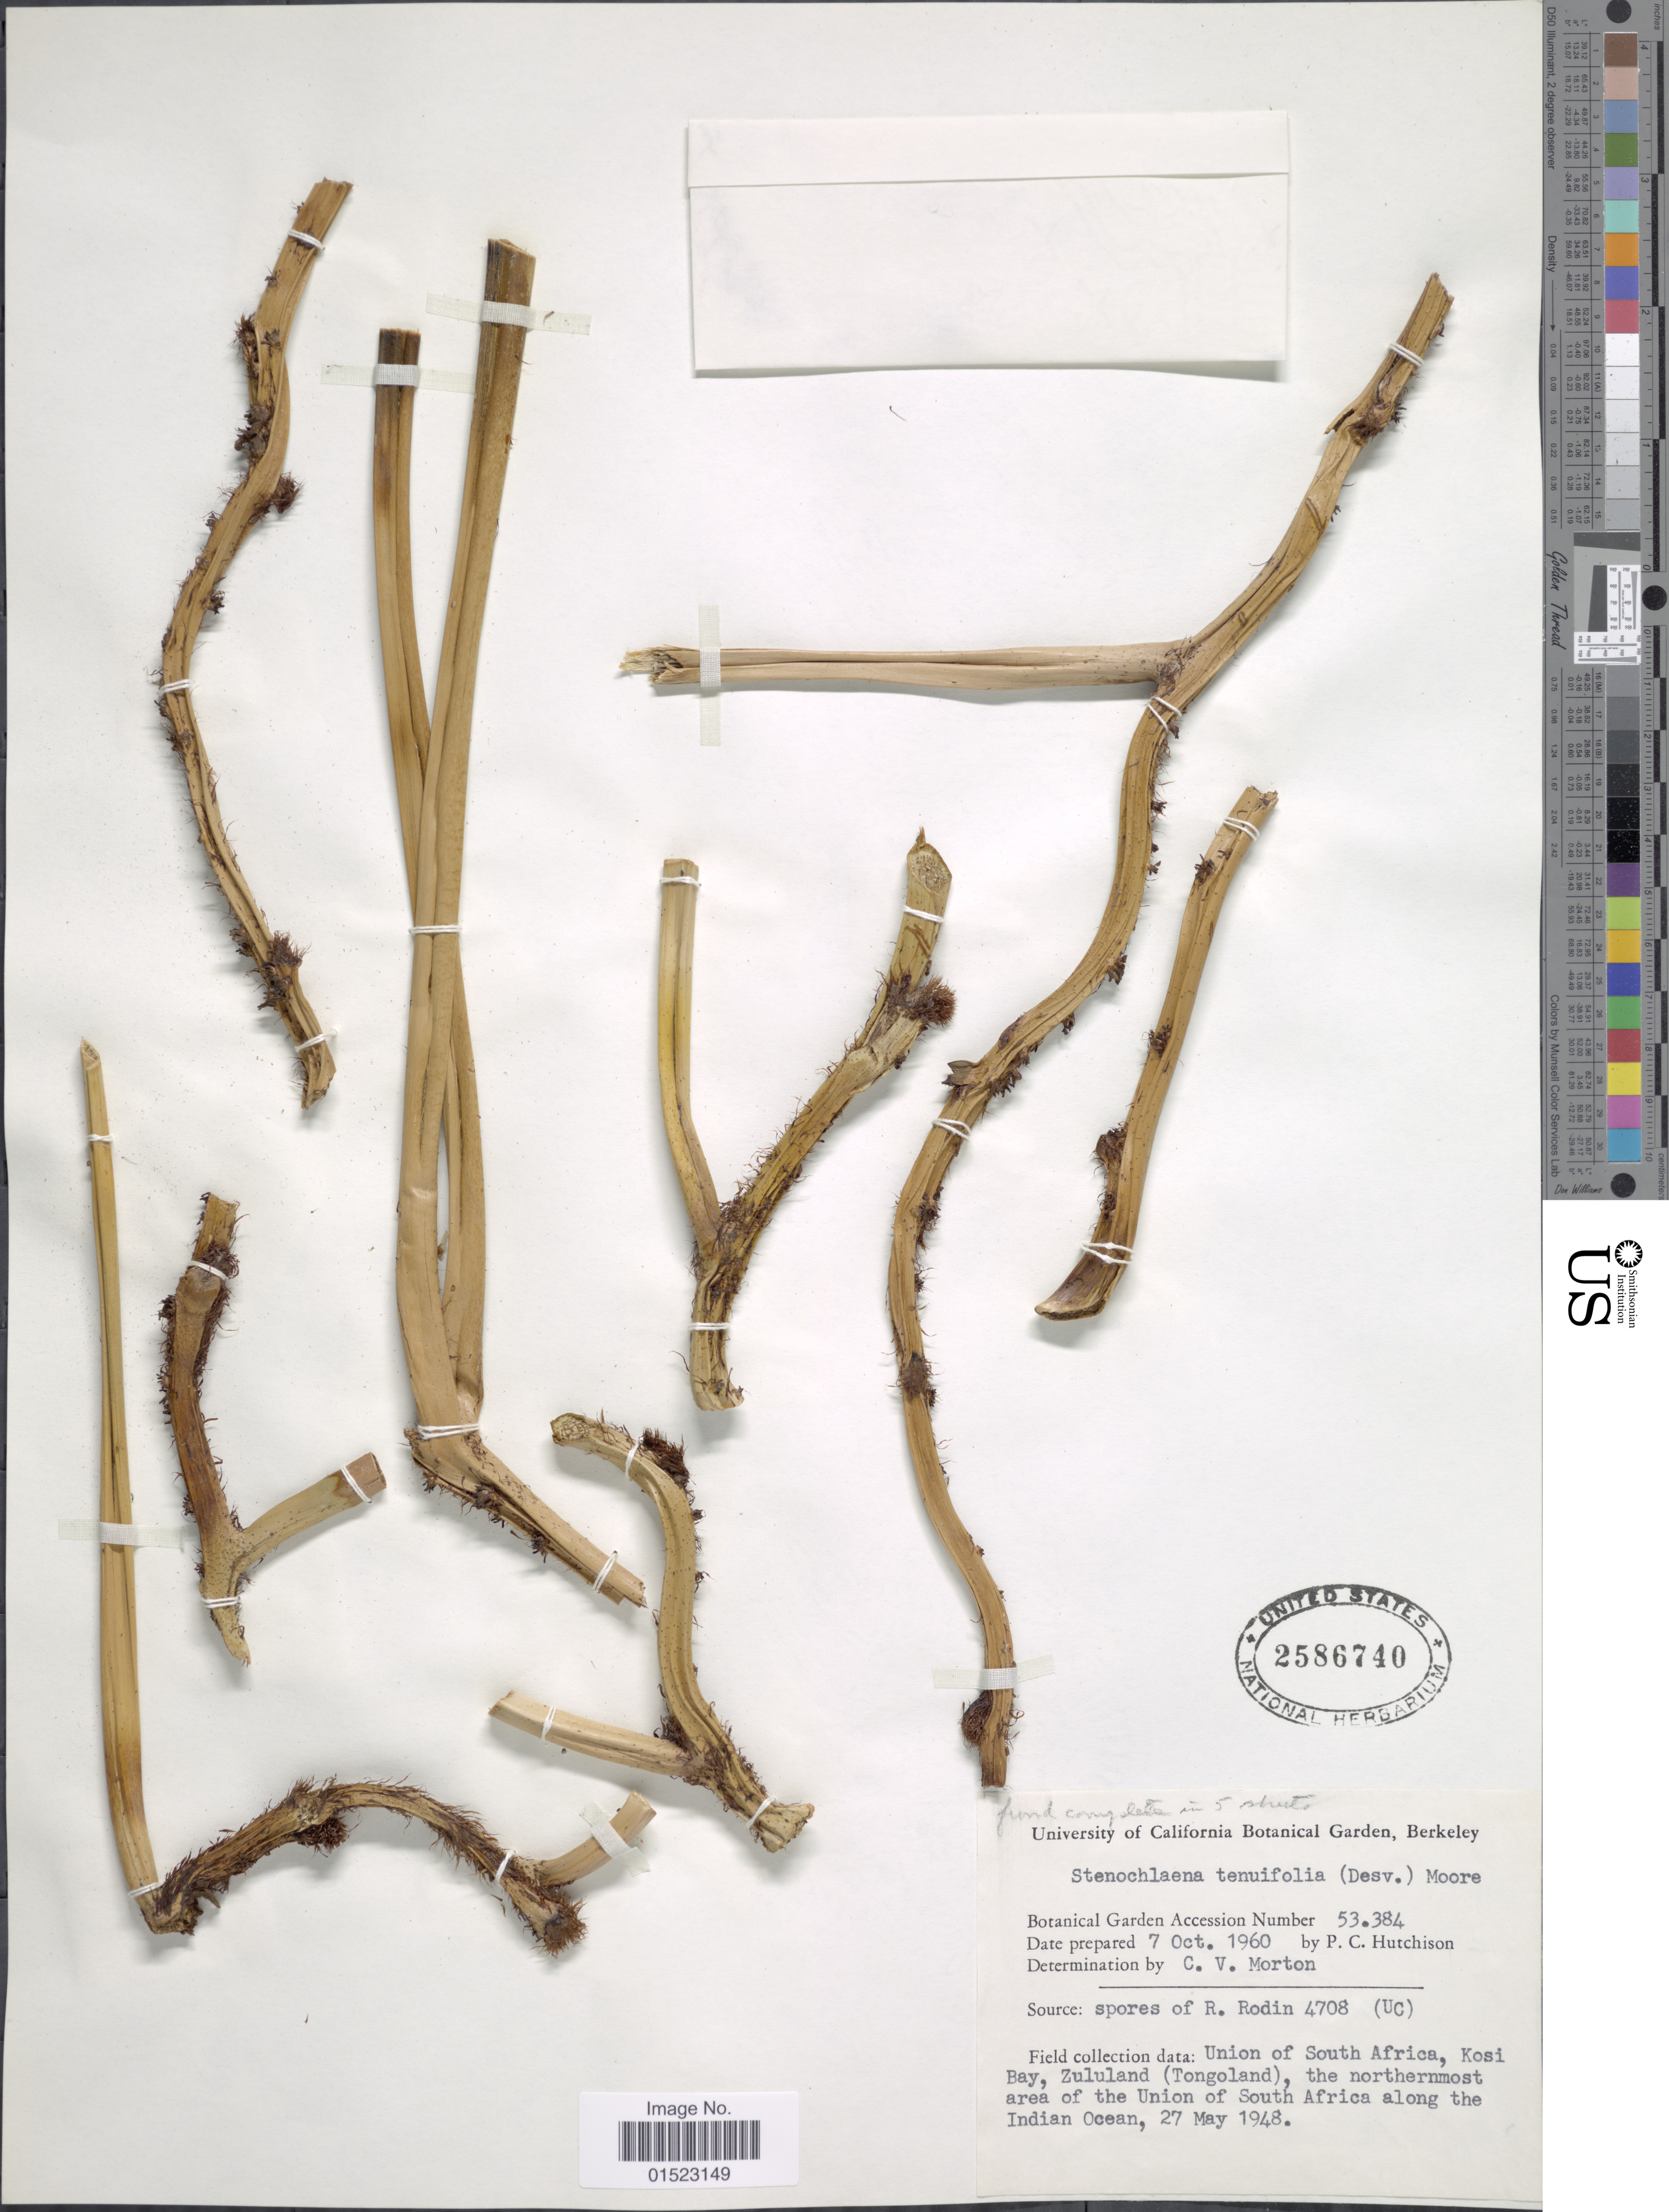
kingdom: Plantae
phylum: Tracheophyta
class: Polypodiopsida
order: Polypodiales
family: Blechnaceae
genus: Stenochlaena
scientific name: Stenochlaena tenuifolia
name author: (Desv.) T. Moore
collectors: P. C. Hutchison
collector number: Botanical Garden Number 53384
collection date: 1960-10-07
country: South Africa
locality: Union of South Africa, Kosi Bay, Zululand (Tongoland), the northernmost area of the Union of South Afrca along the Indian Ocean, Source: spores of R. Rodin 4708 (UC)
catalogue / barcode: US 2586740